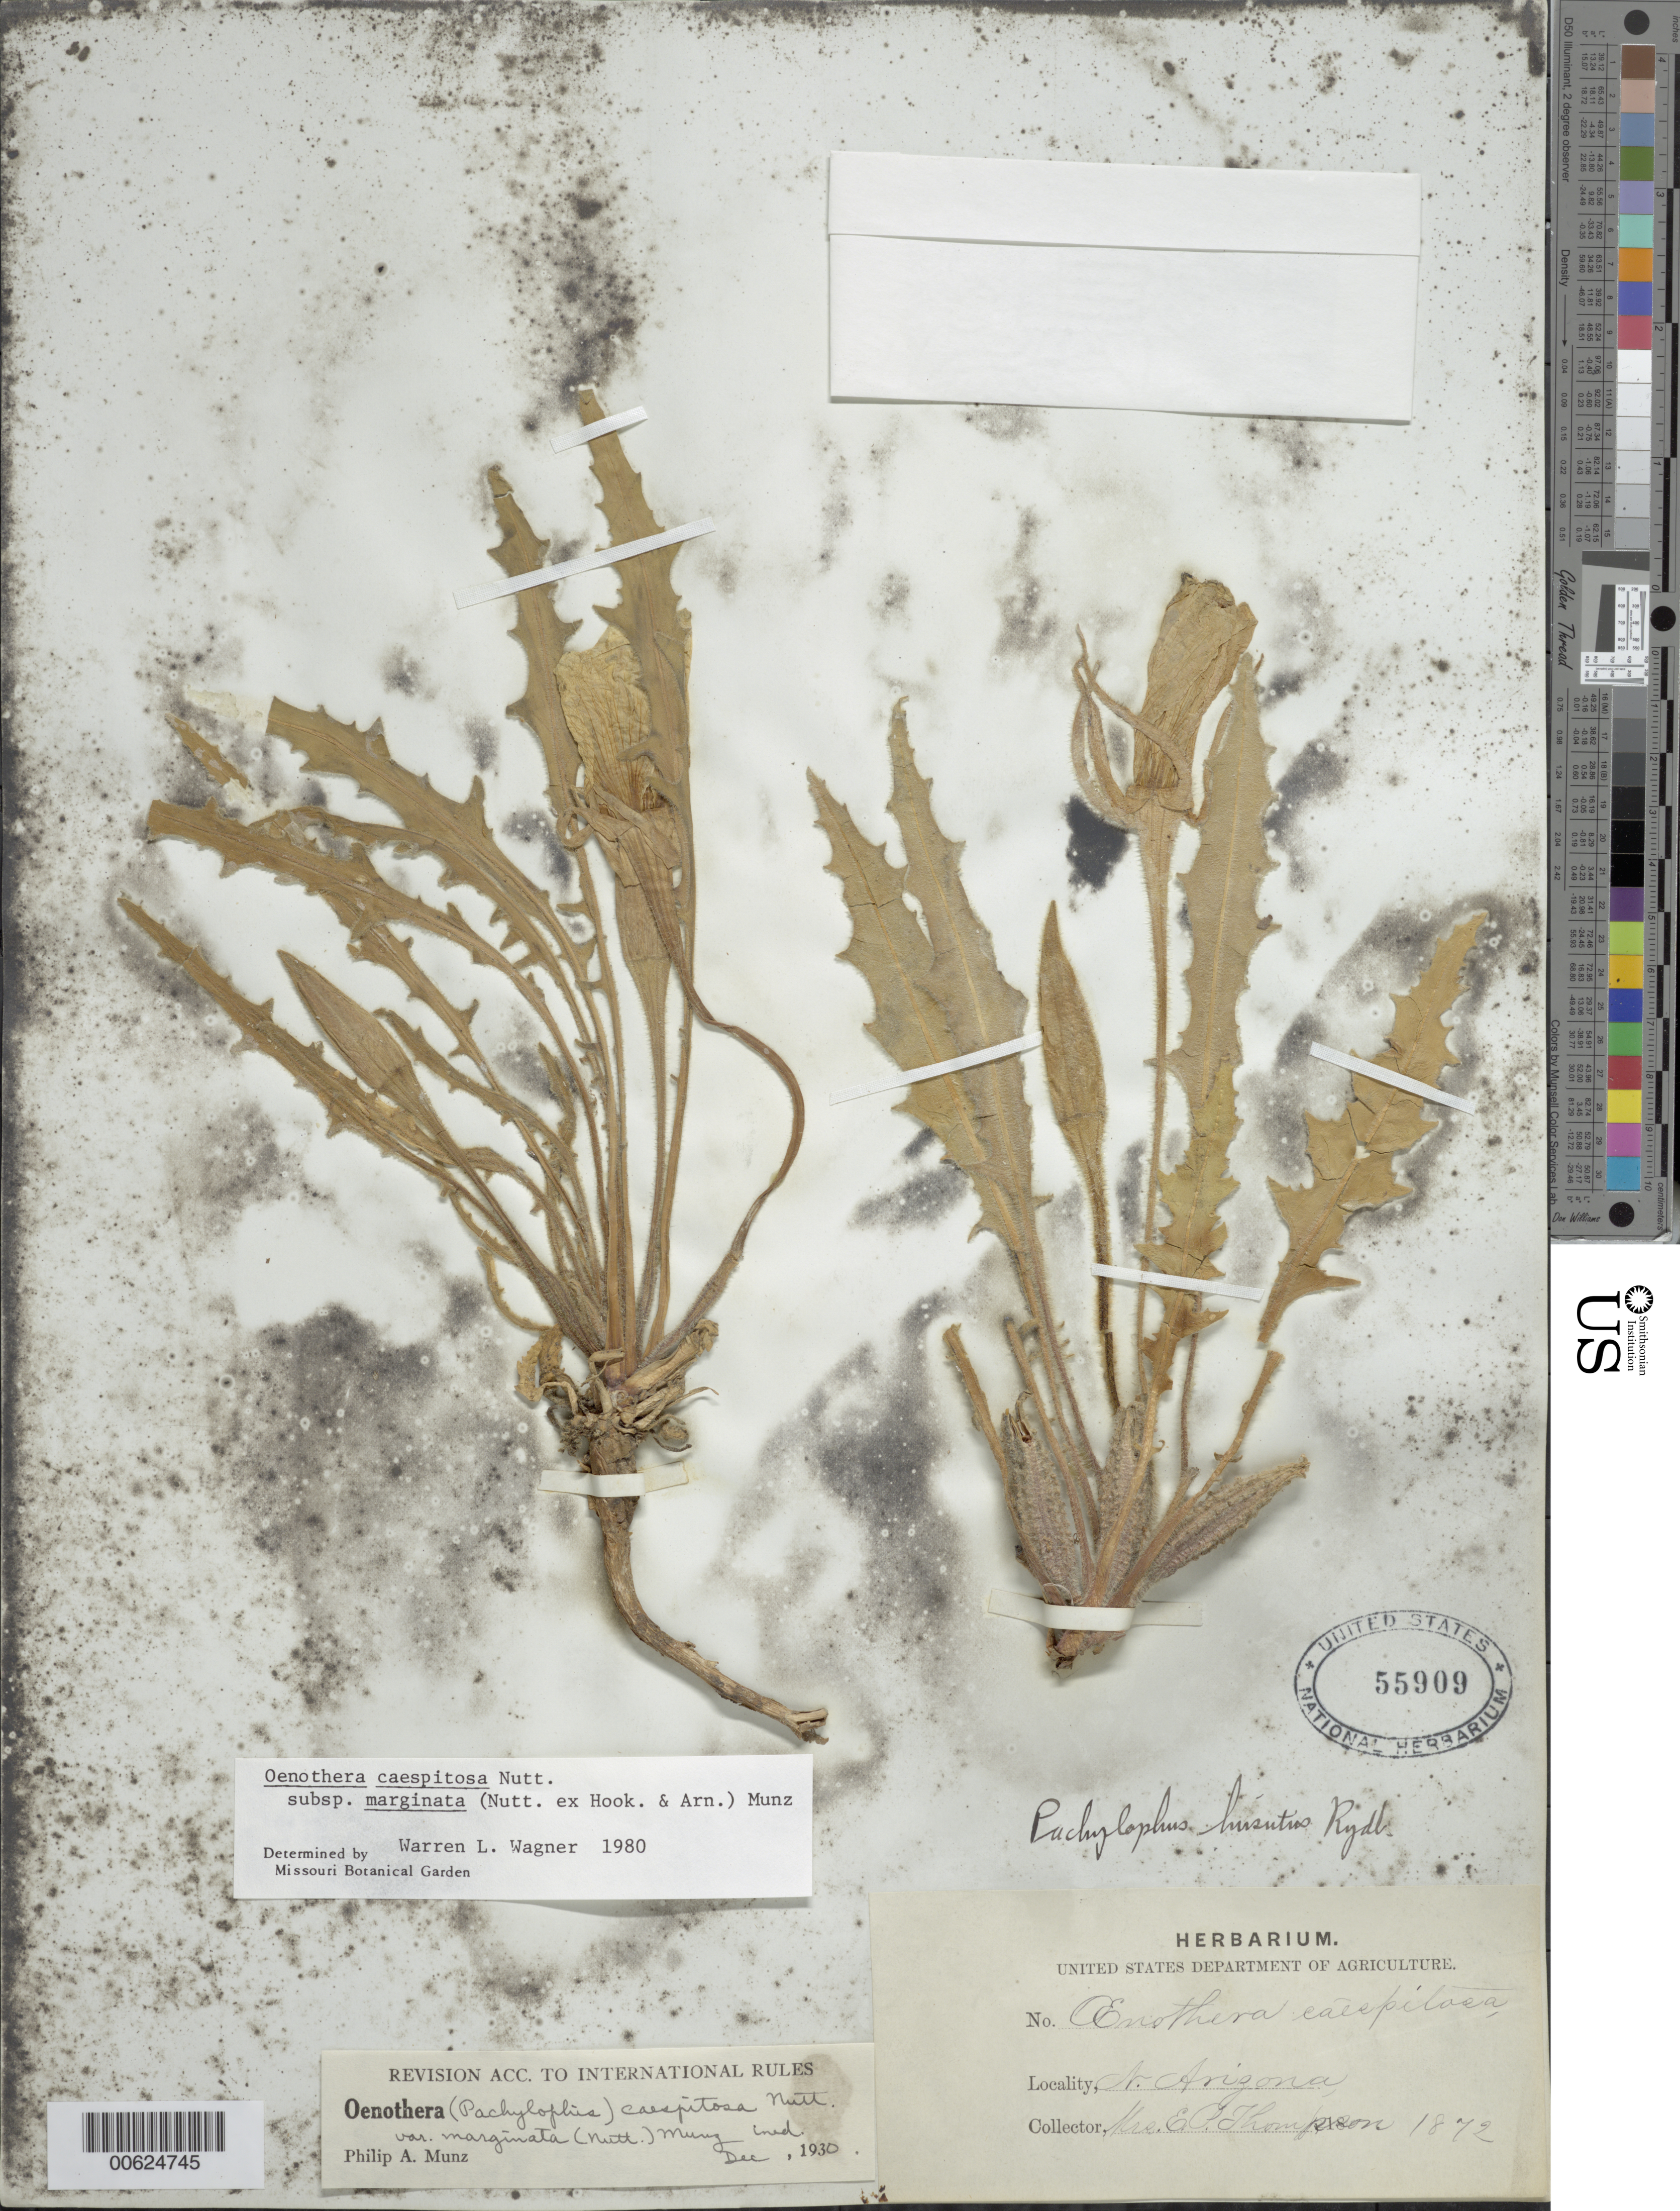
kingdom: Plantae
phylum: Tracheophyta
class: Magnoliopsida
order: Myrtales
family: Onagraceae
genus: Oenothera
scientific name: Oenothera cespitosa subsp. marginata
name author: (Nutt. ex Hook. & Arn.) Munz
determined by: Wagner, W. L., (BOT), Smithsonian Institution - National Museum of Natural History (UNITED STATES)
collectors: E. P. Thompson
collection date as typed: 1872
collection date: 1872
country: United States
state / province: Arizona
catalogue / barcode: US 55909